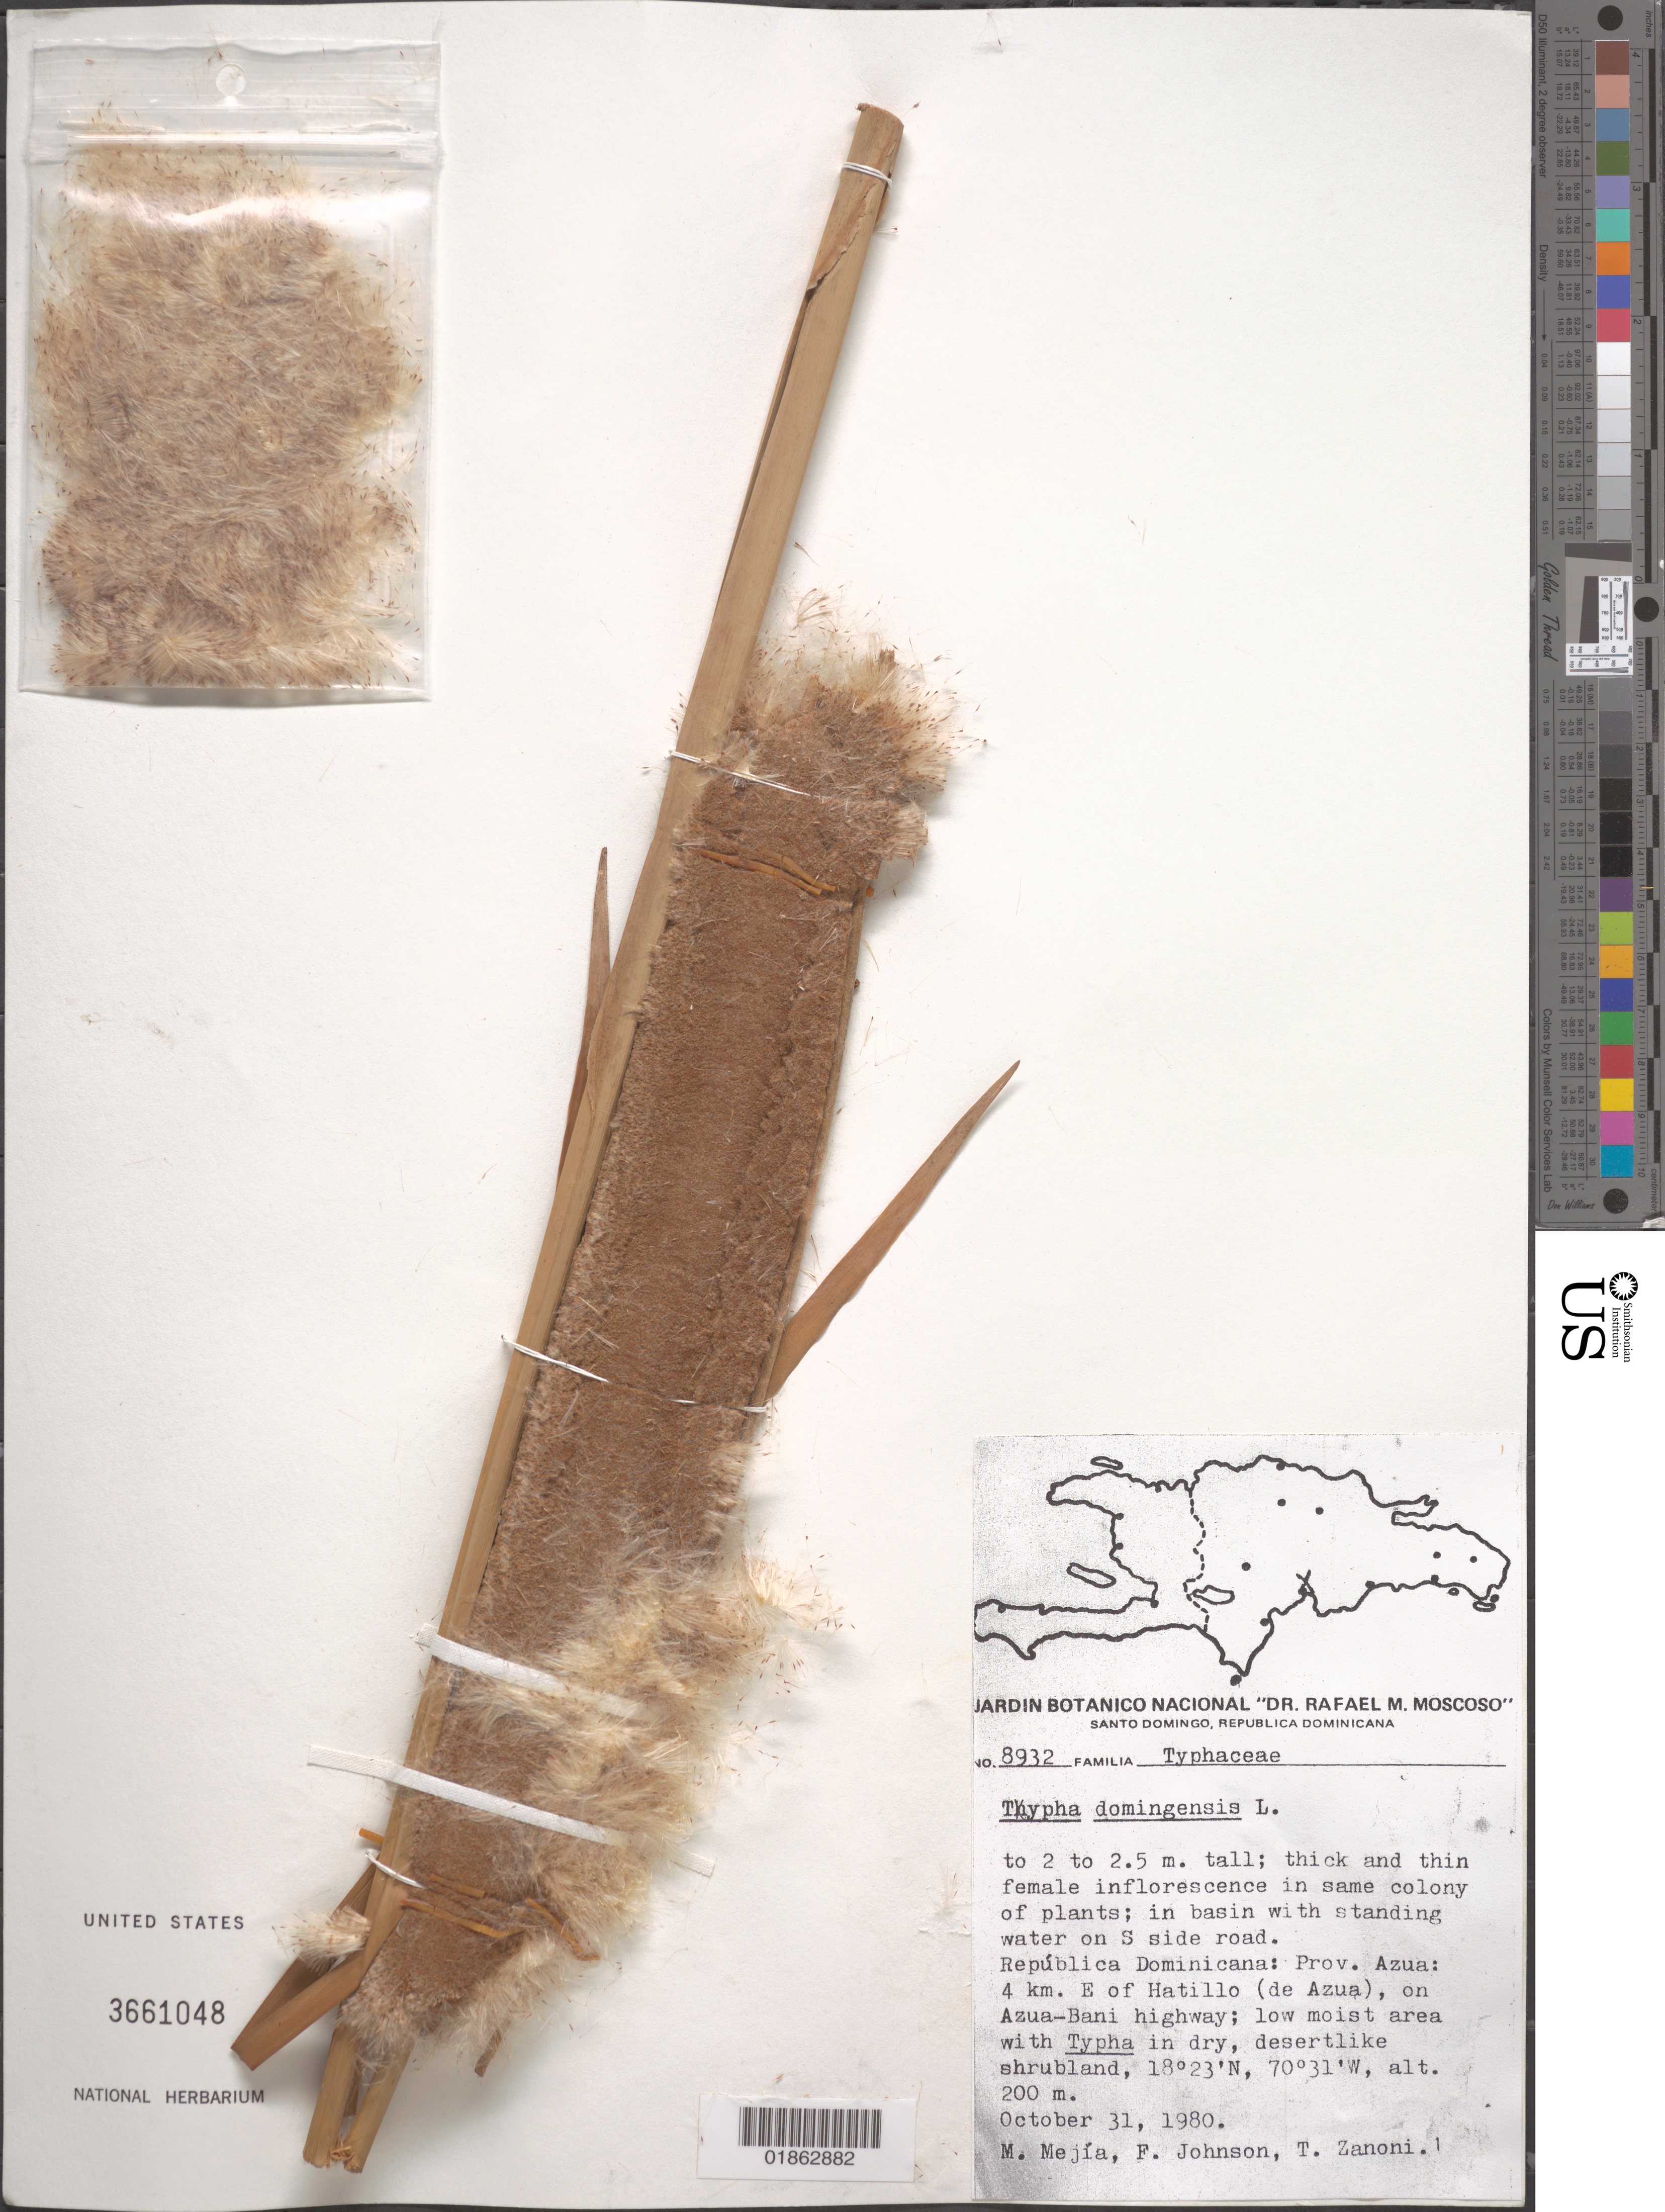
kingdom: Plantae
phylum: Tracheophyta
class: Liliopsida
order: Poales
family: Typhaceae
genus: Typha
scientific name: Typha domingensis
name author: Pers.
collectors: M. Mejia, F. Johnson & T. A. Zanoni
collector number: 8932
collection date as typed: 31 Oct 1980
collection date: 1980-10-31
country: Dominican Republic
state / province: Azua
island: Hispaniola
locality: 4 km. E of Hatillo (de Azua), on Azua-Bani highway.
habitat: low moist area with Typha in dry, desertlike shrubland.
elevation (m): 200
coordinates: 18 23 N, 70 31 W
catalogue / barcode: US 3661048